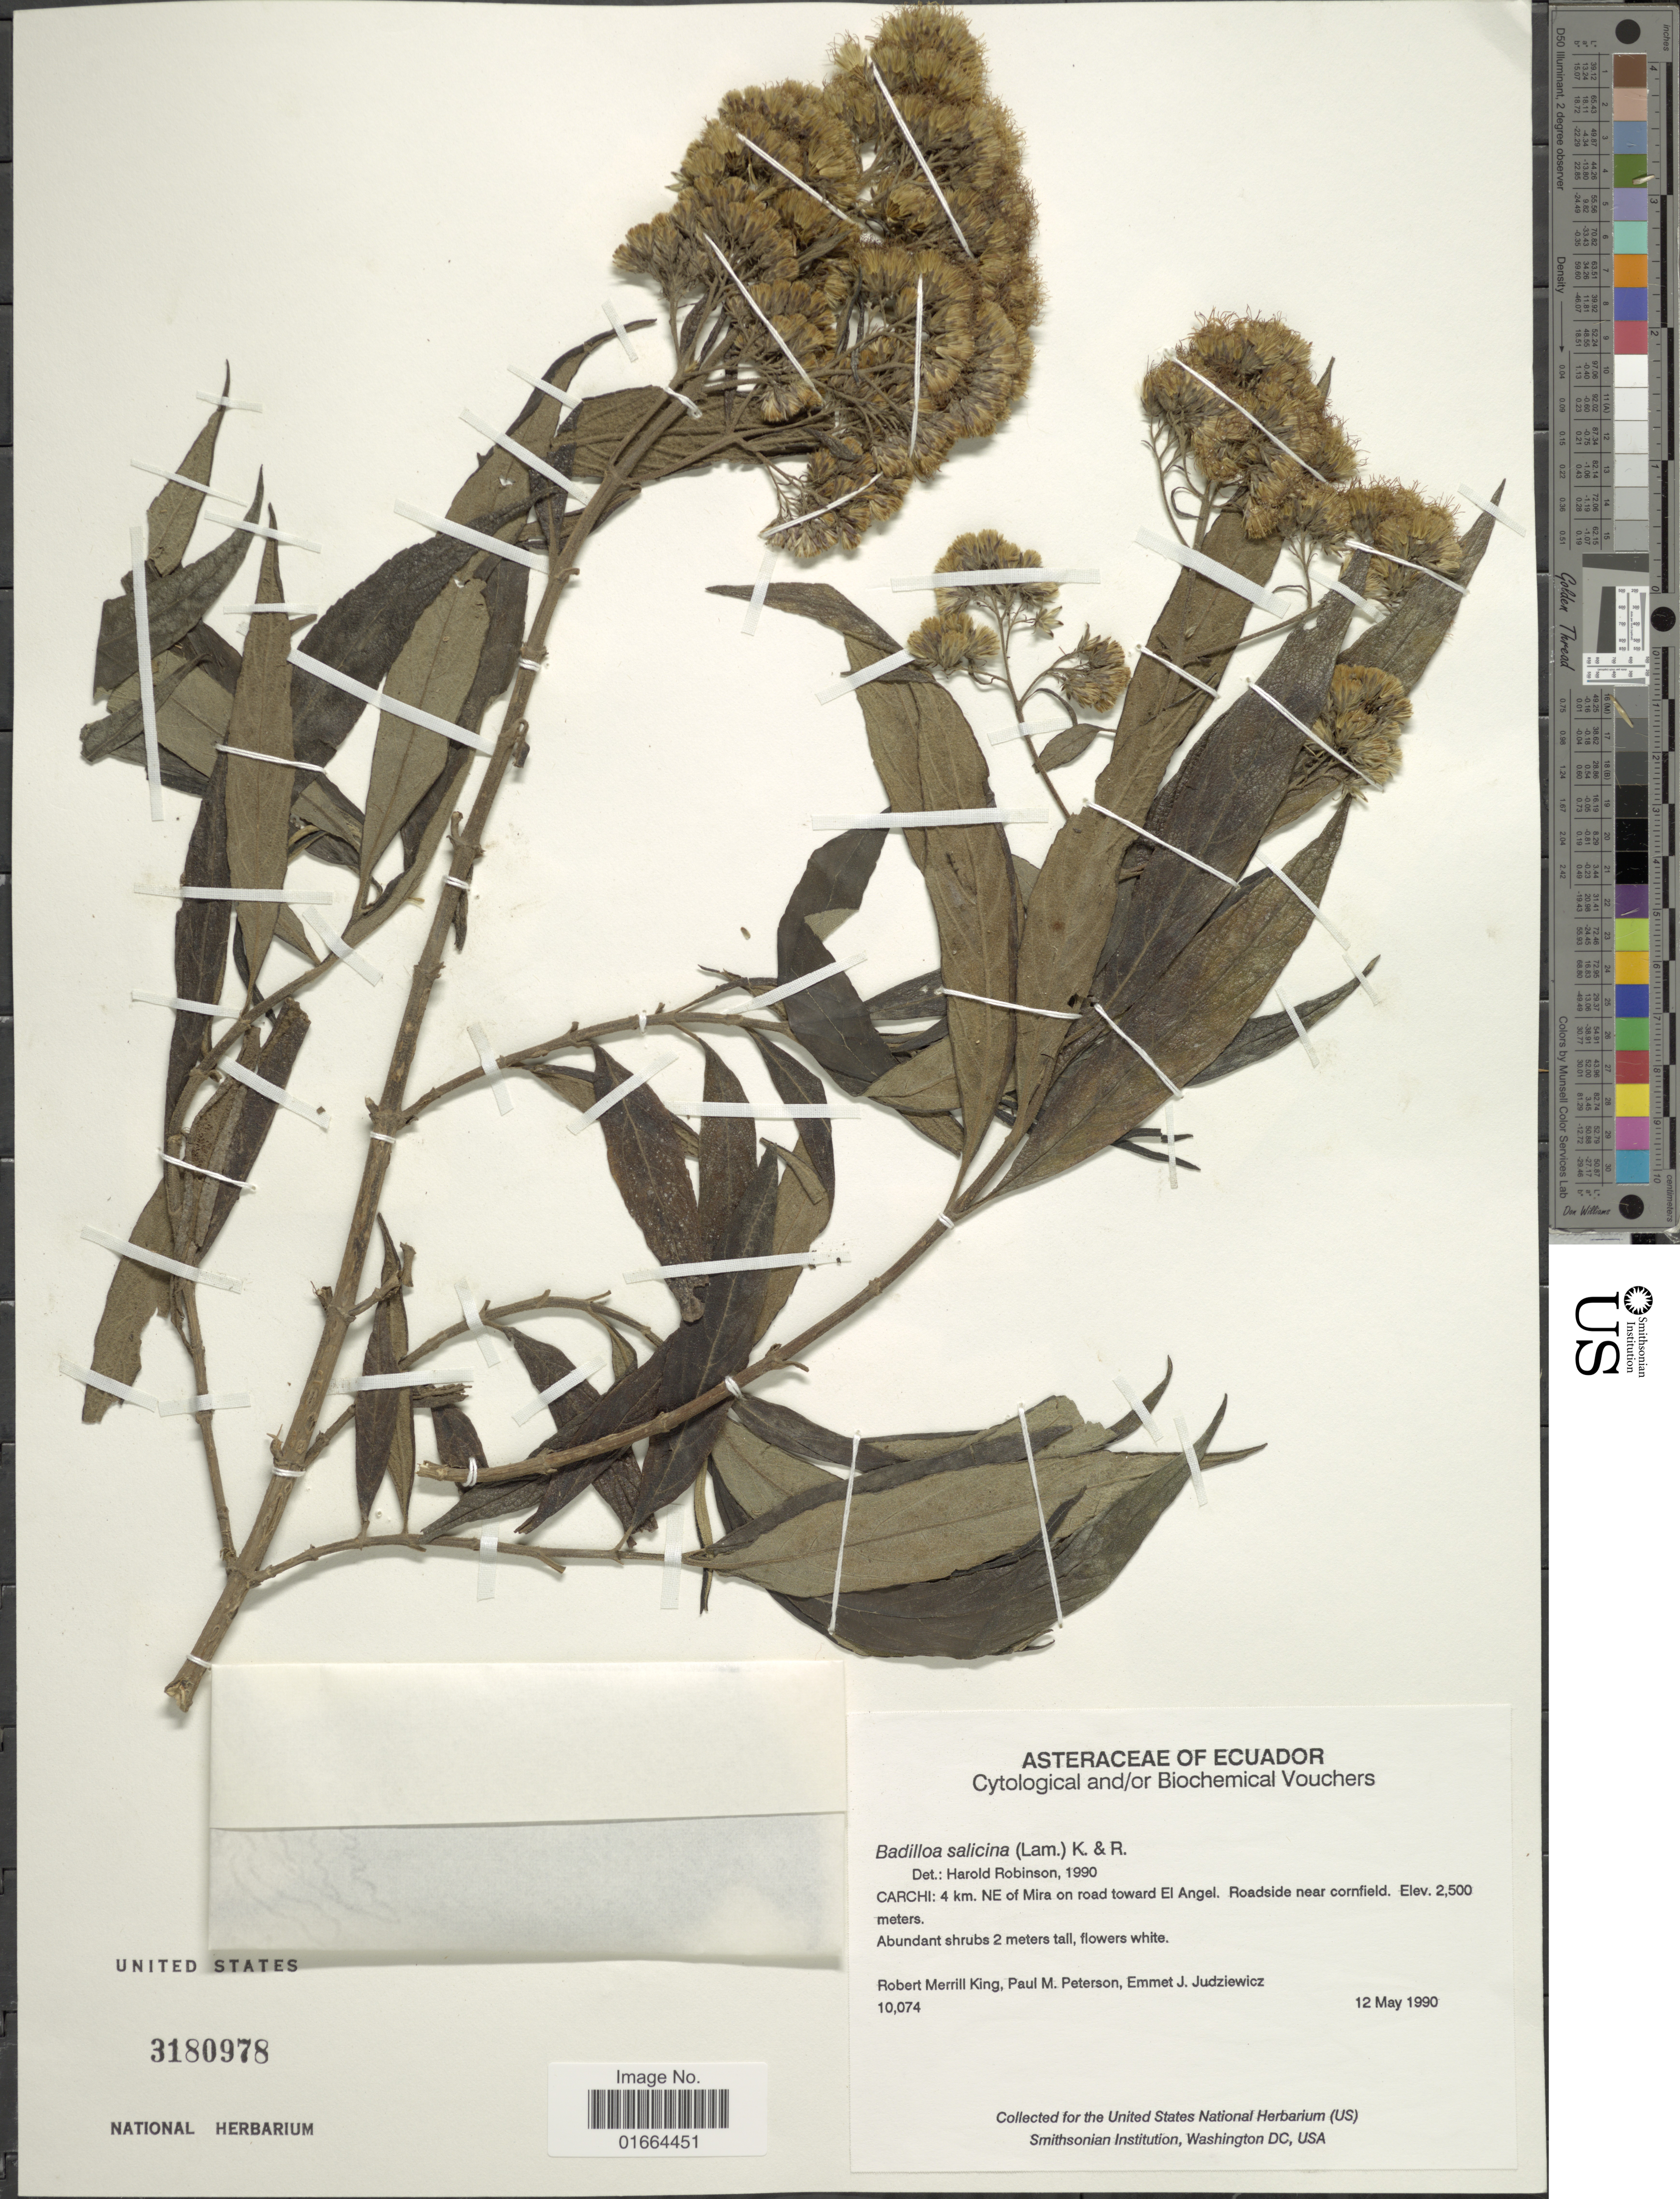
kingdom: Plantae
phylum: Tracheophyta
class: Magnoliopsida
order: Asterales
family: Asteraceae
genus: Badilloa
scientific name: Badilloa salicina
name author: (Lam.) R.M. King & H. Rob.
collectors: R. M. King, P. M. Peterson & E. J. Judziewicz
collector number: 10074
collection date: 1990-05-12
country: Ecuador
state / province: Carchi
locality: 4 km. NE of Mira on road towards El Angel, Roadside near cornfield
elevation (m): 2500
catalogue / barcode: US 3180978